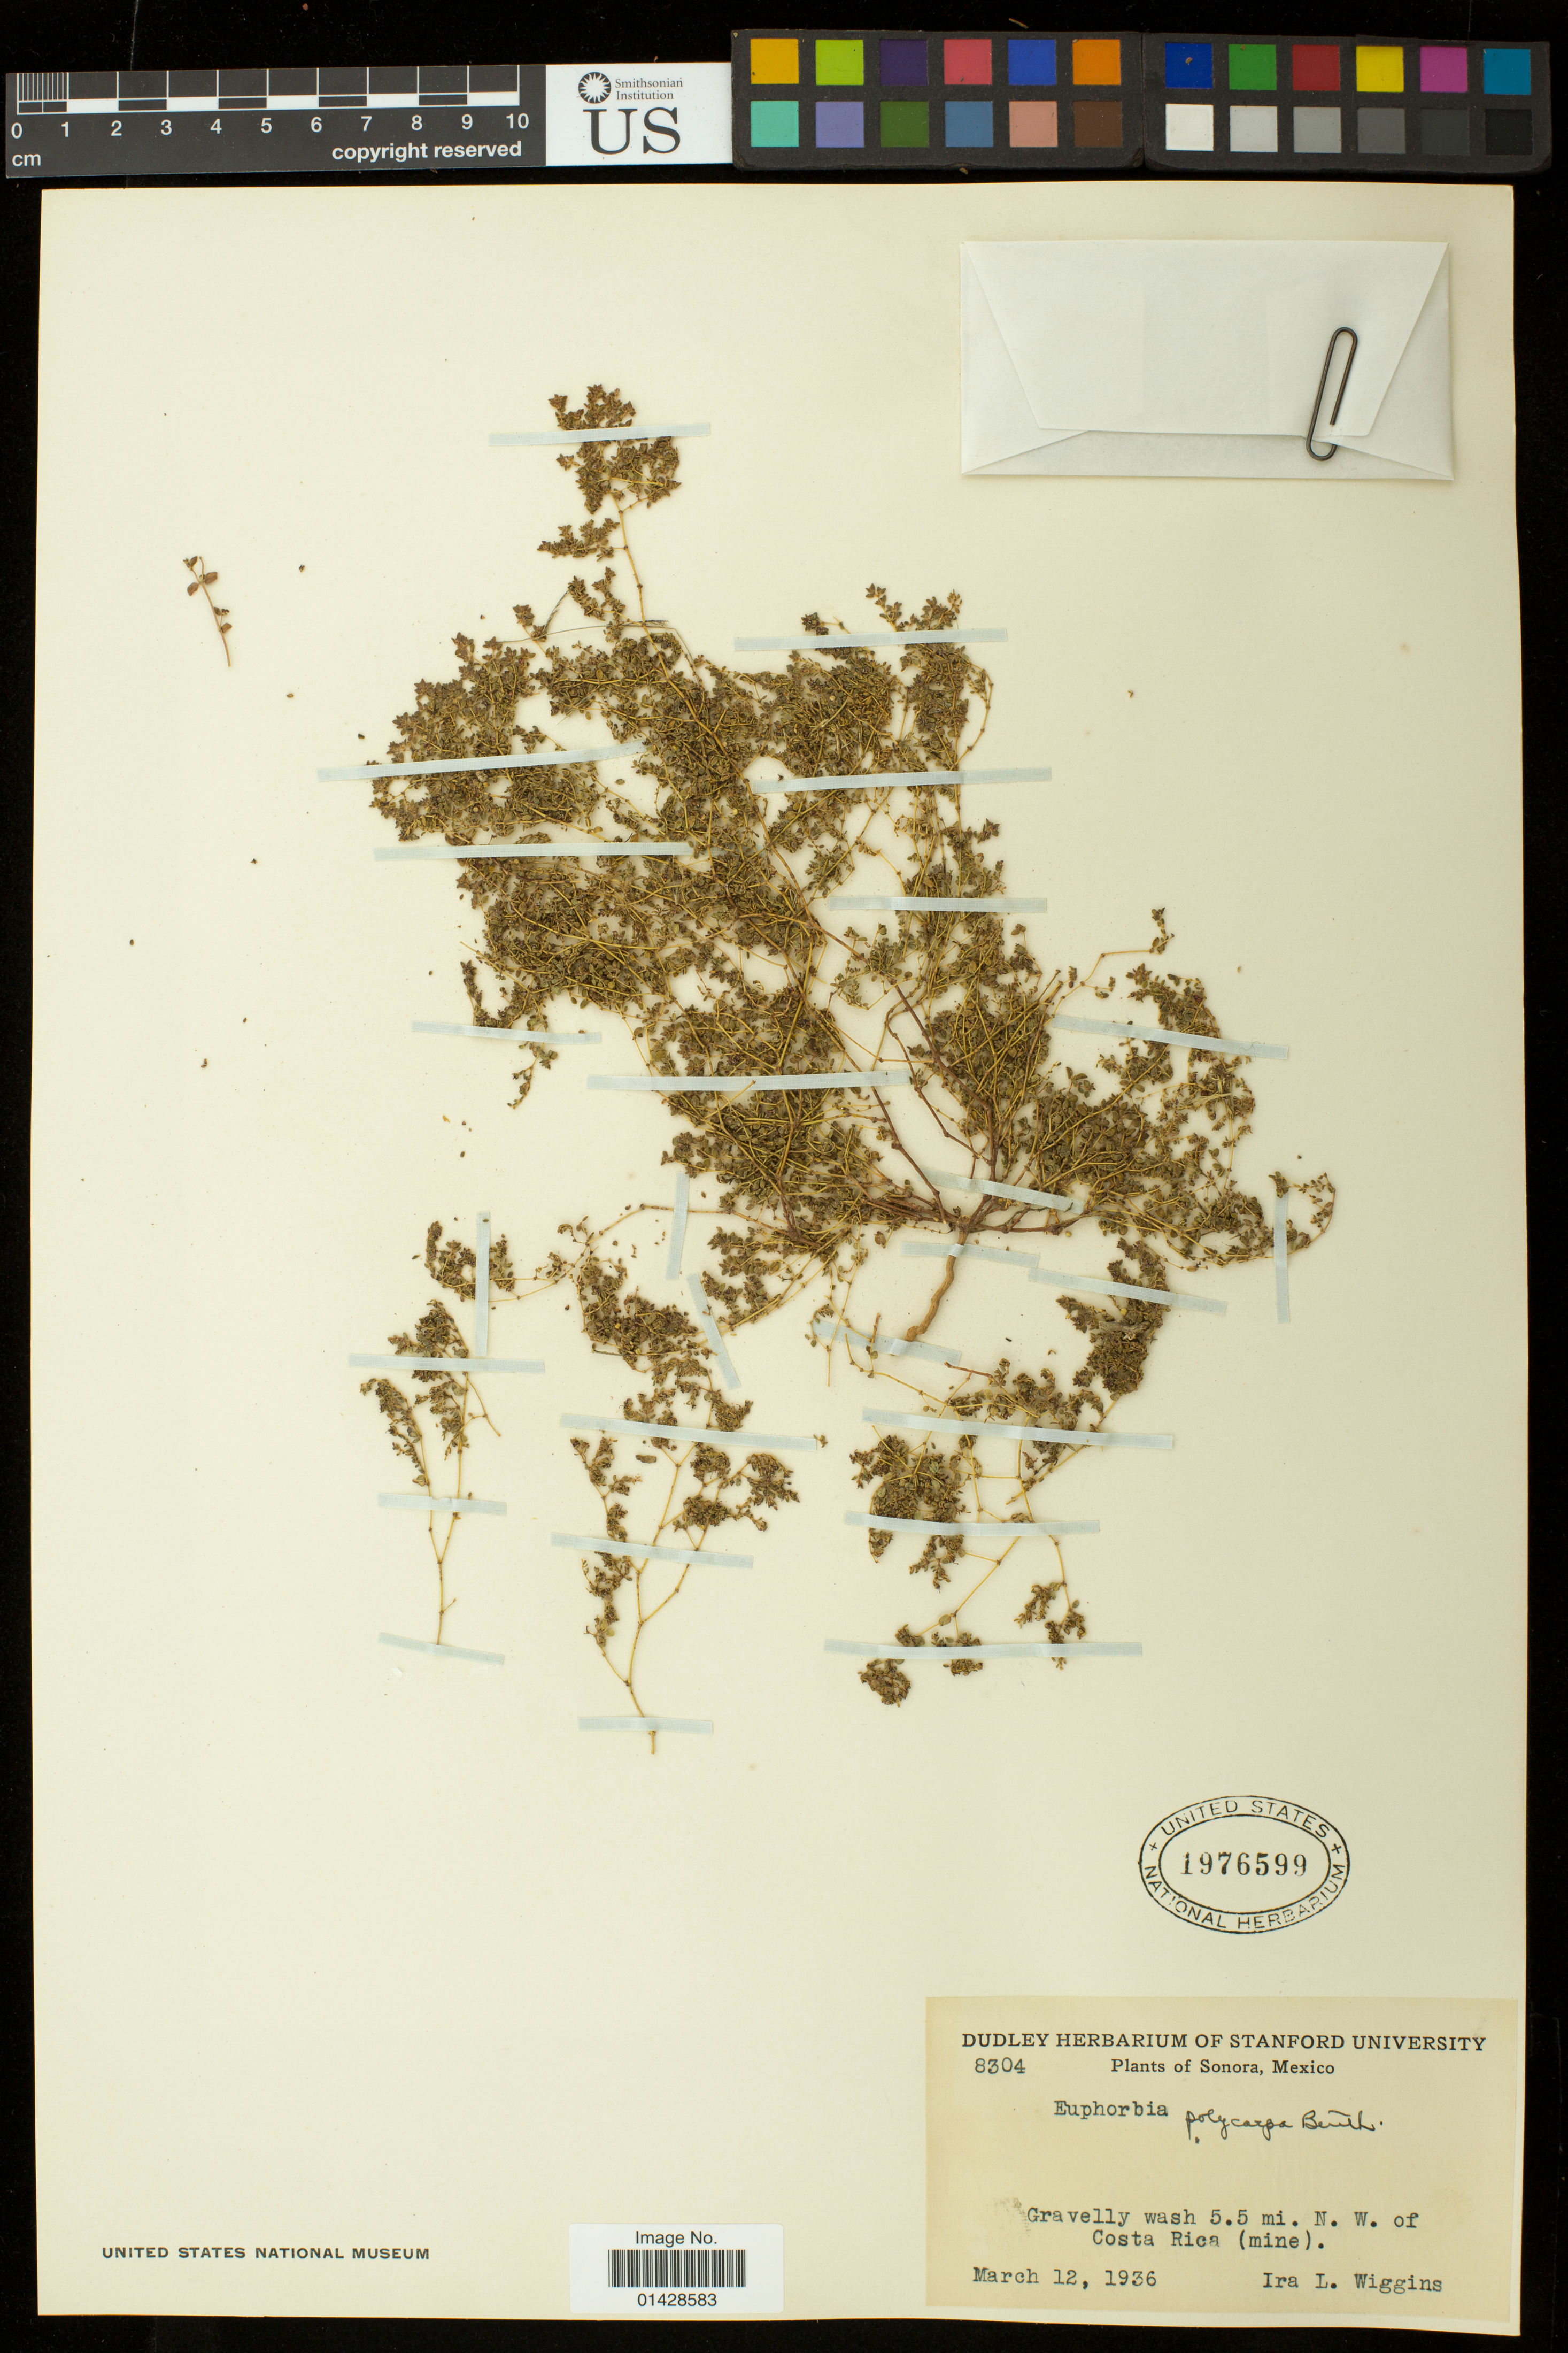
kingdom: Plantae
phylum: Tracheophyta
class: Magnoliopsida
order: Malpighiales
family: Euphorbiaceae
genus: Euphorbia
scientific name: Euphorbia polycarpa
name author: Benth.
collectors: I. L. Wiggins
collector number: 8304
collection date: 1936-03-12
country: Mexico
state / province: Sonora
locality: Gravelly wash 5.5 mi. N. W. of Costa Rica (mine).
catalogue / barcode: US 1976599